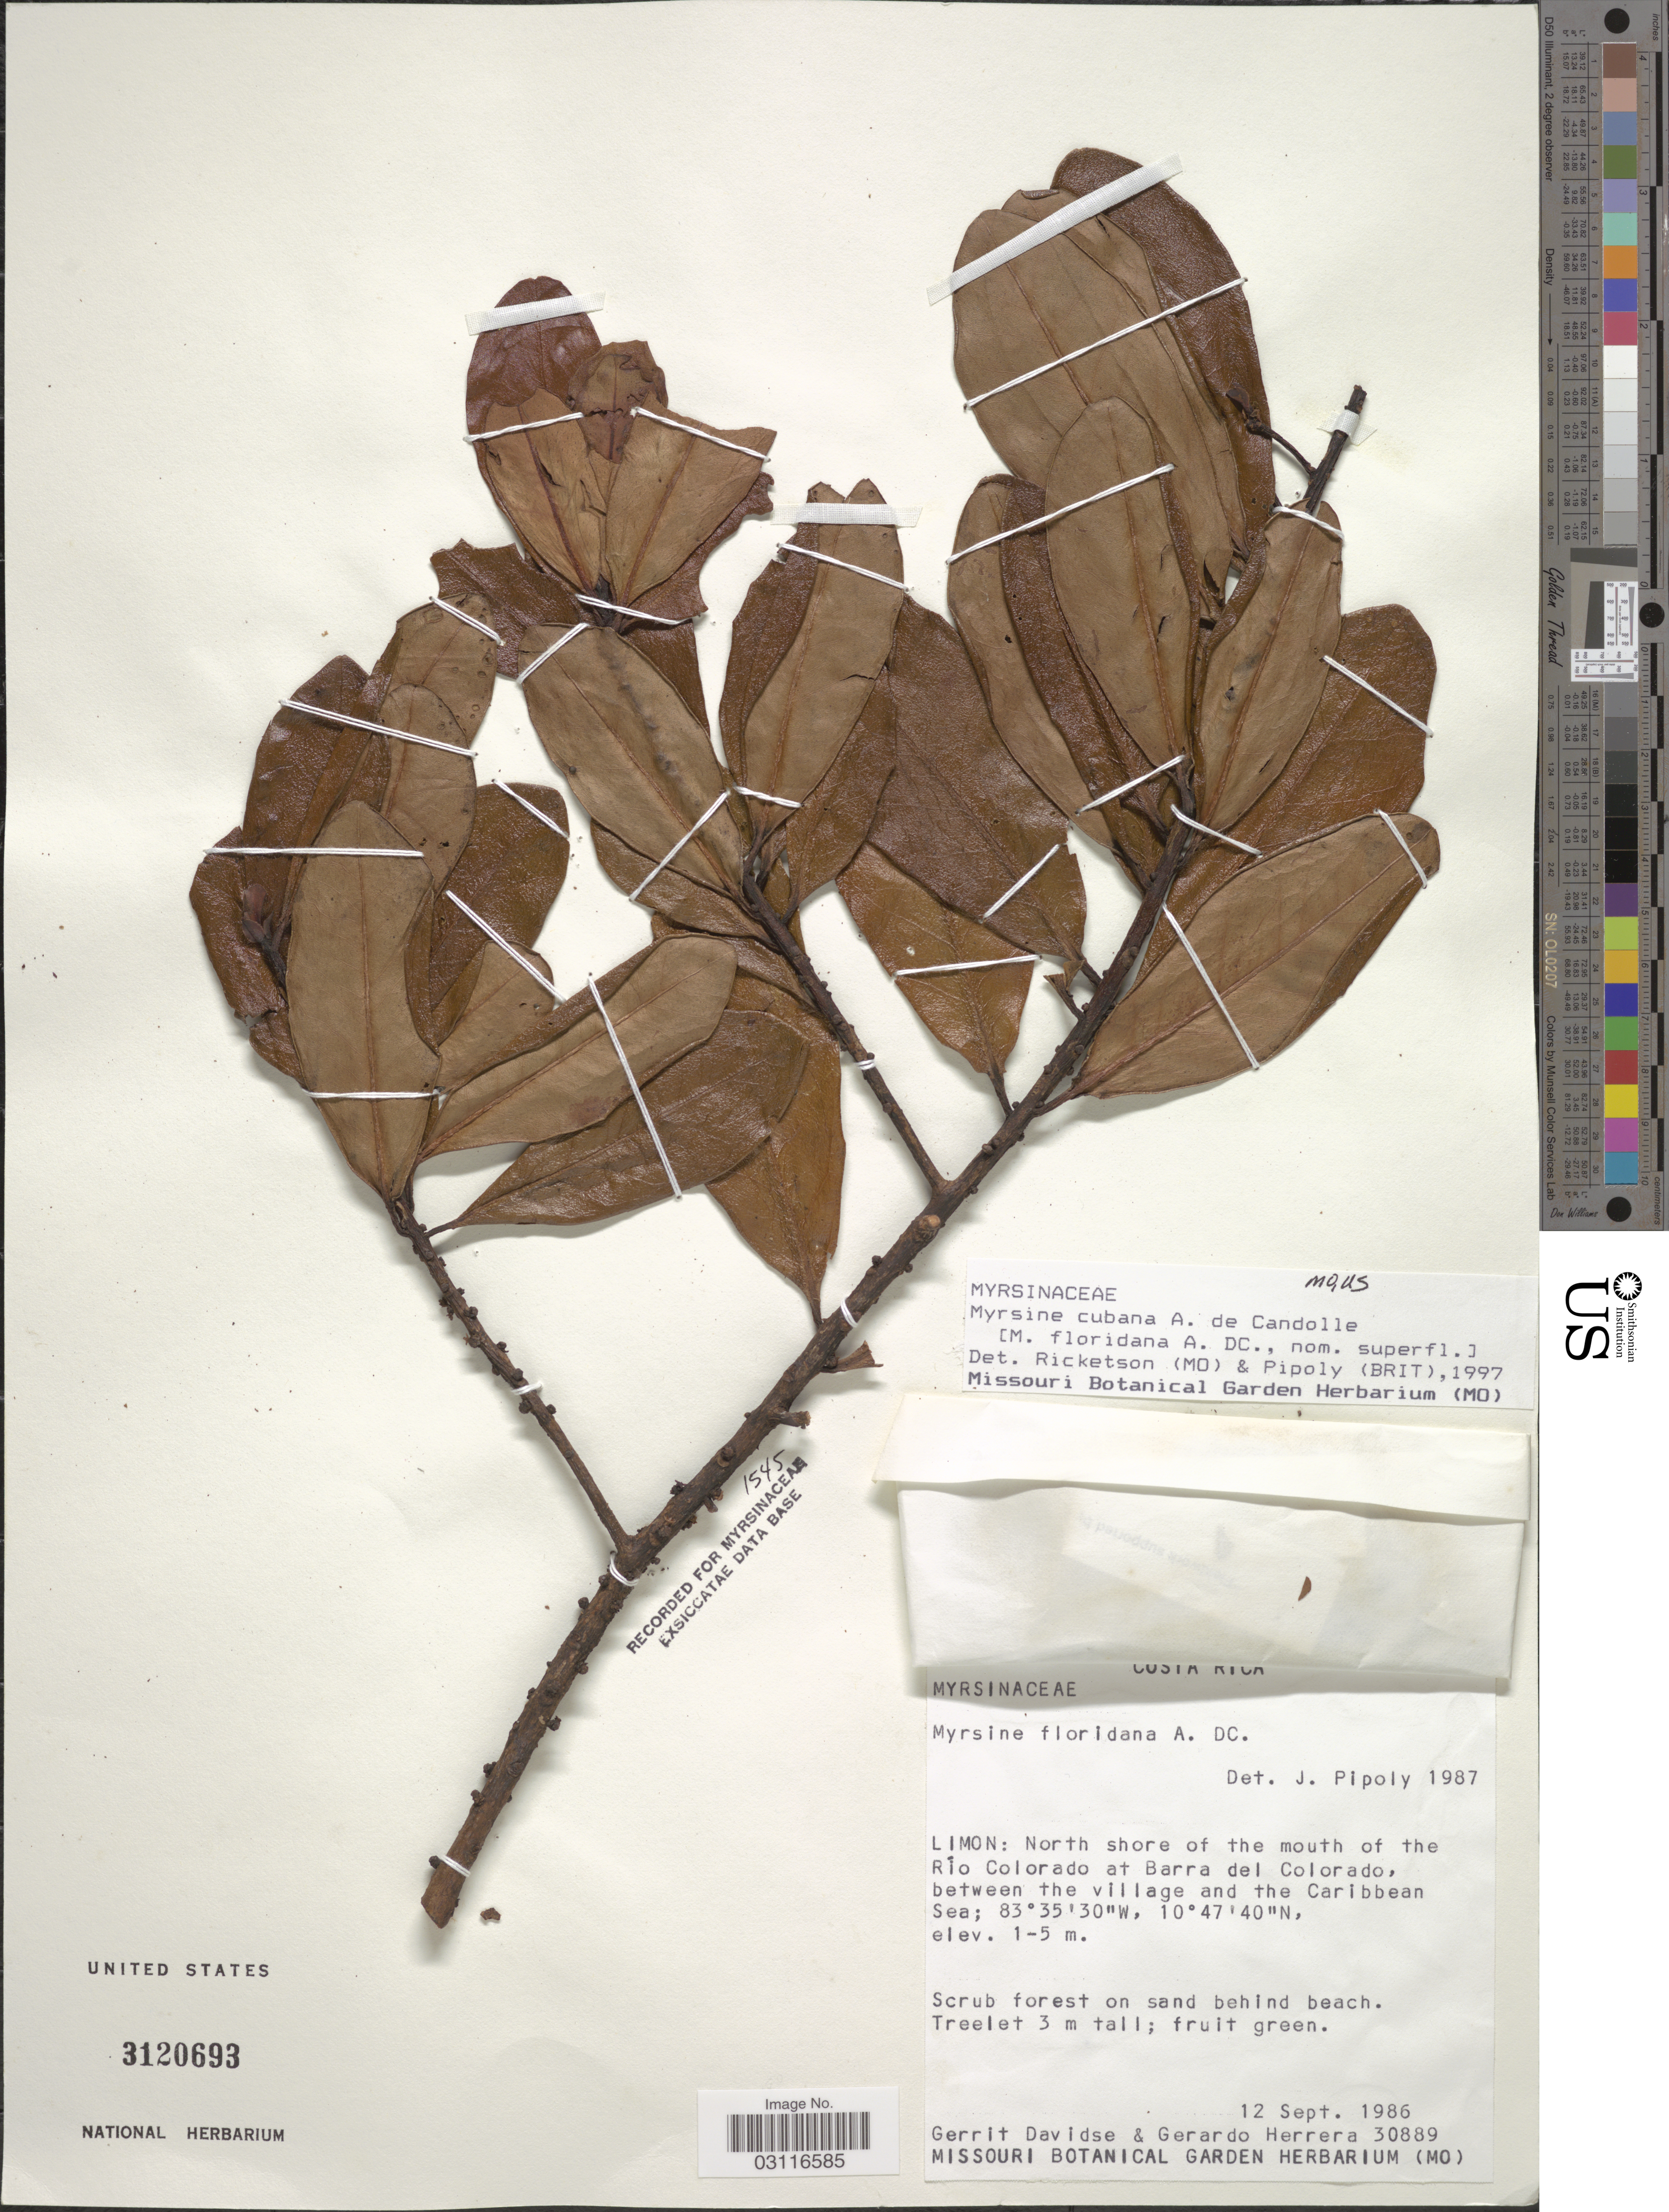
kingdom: Plantae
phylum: Tracheophyta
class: Magnoliopsida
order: Ericales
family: Primulaceae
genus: Myrsine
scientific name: Myrsine cubana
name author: A. DC.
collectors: G. Davidse & G. Herrera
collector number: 30889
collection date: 1986-09-12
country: Costa Rica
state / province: Limón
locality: North shore of the mouth of the Río Colorado at Barra del Colorado, between the village and the Caribbean Sea.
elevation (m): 1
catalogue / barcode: US 3120693